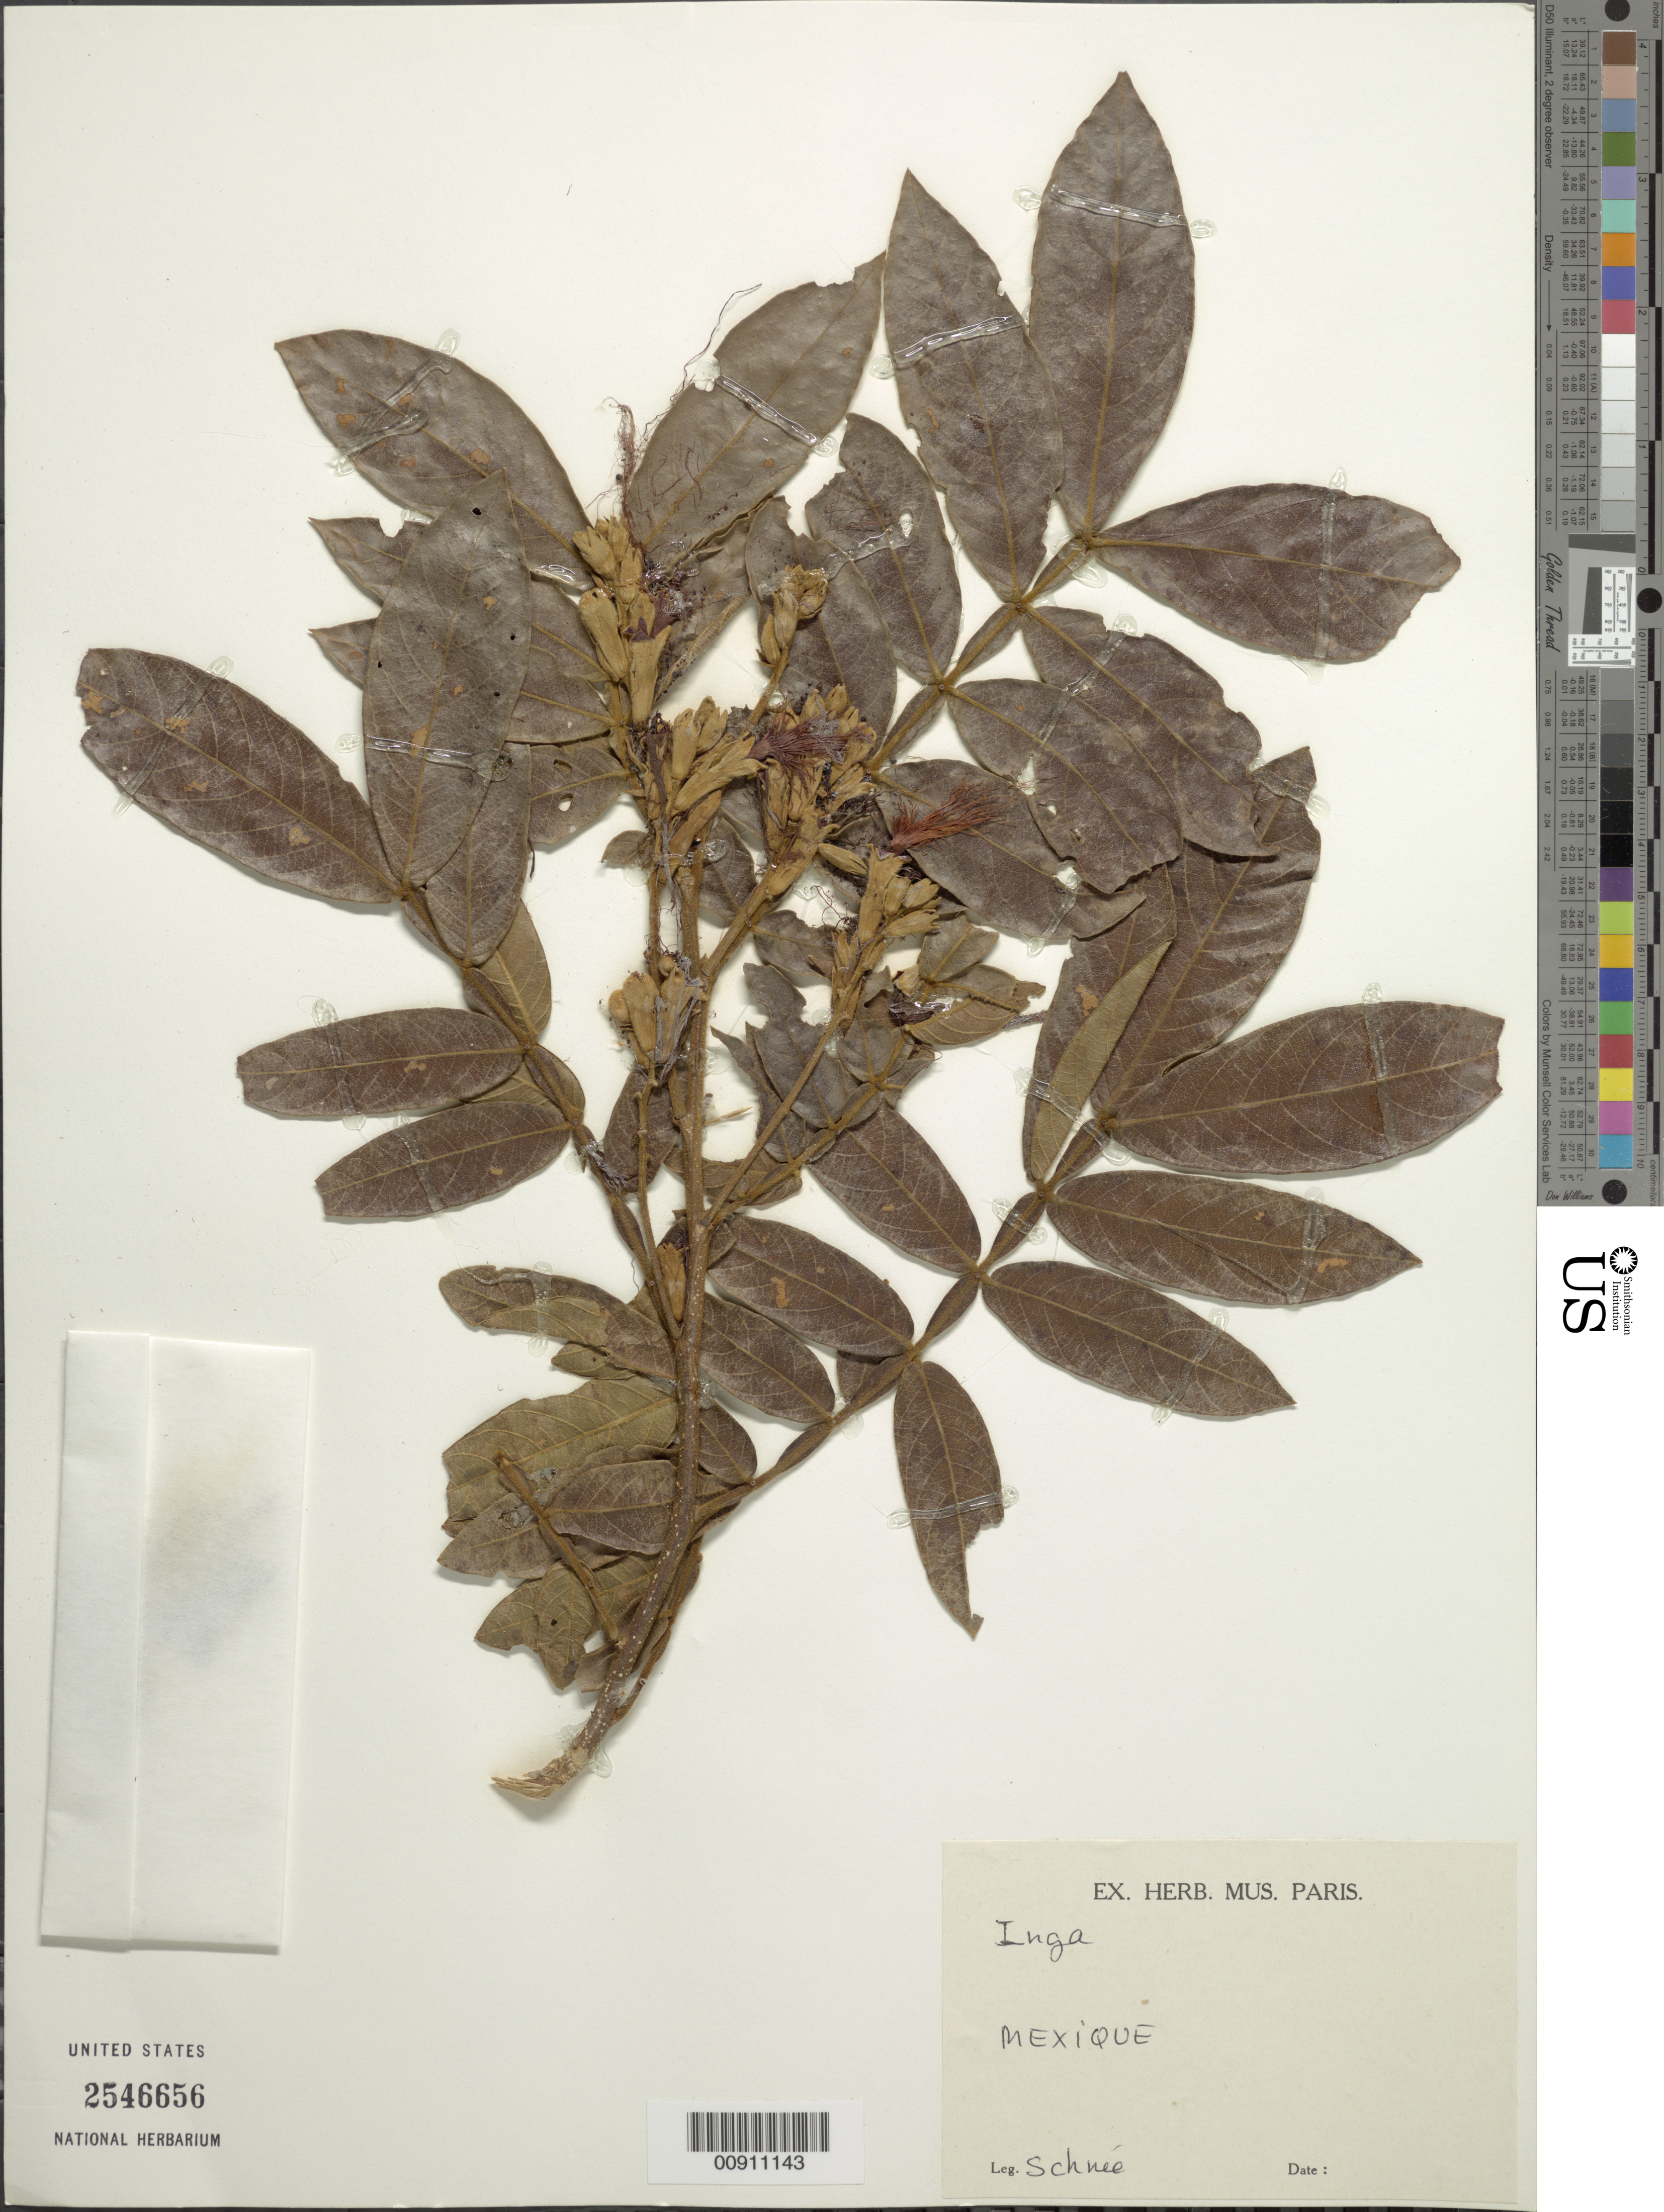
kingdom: Plantae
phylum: Tracheophyta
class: Magnoliopsida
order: Fabales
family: Fabaceae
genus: Inga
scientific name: Inga sp.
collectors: -- Schnée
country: Mexico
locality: Mexique.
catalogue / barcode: US 2546656